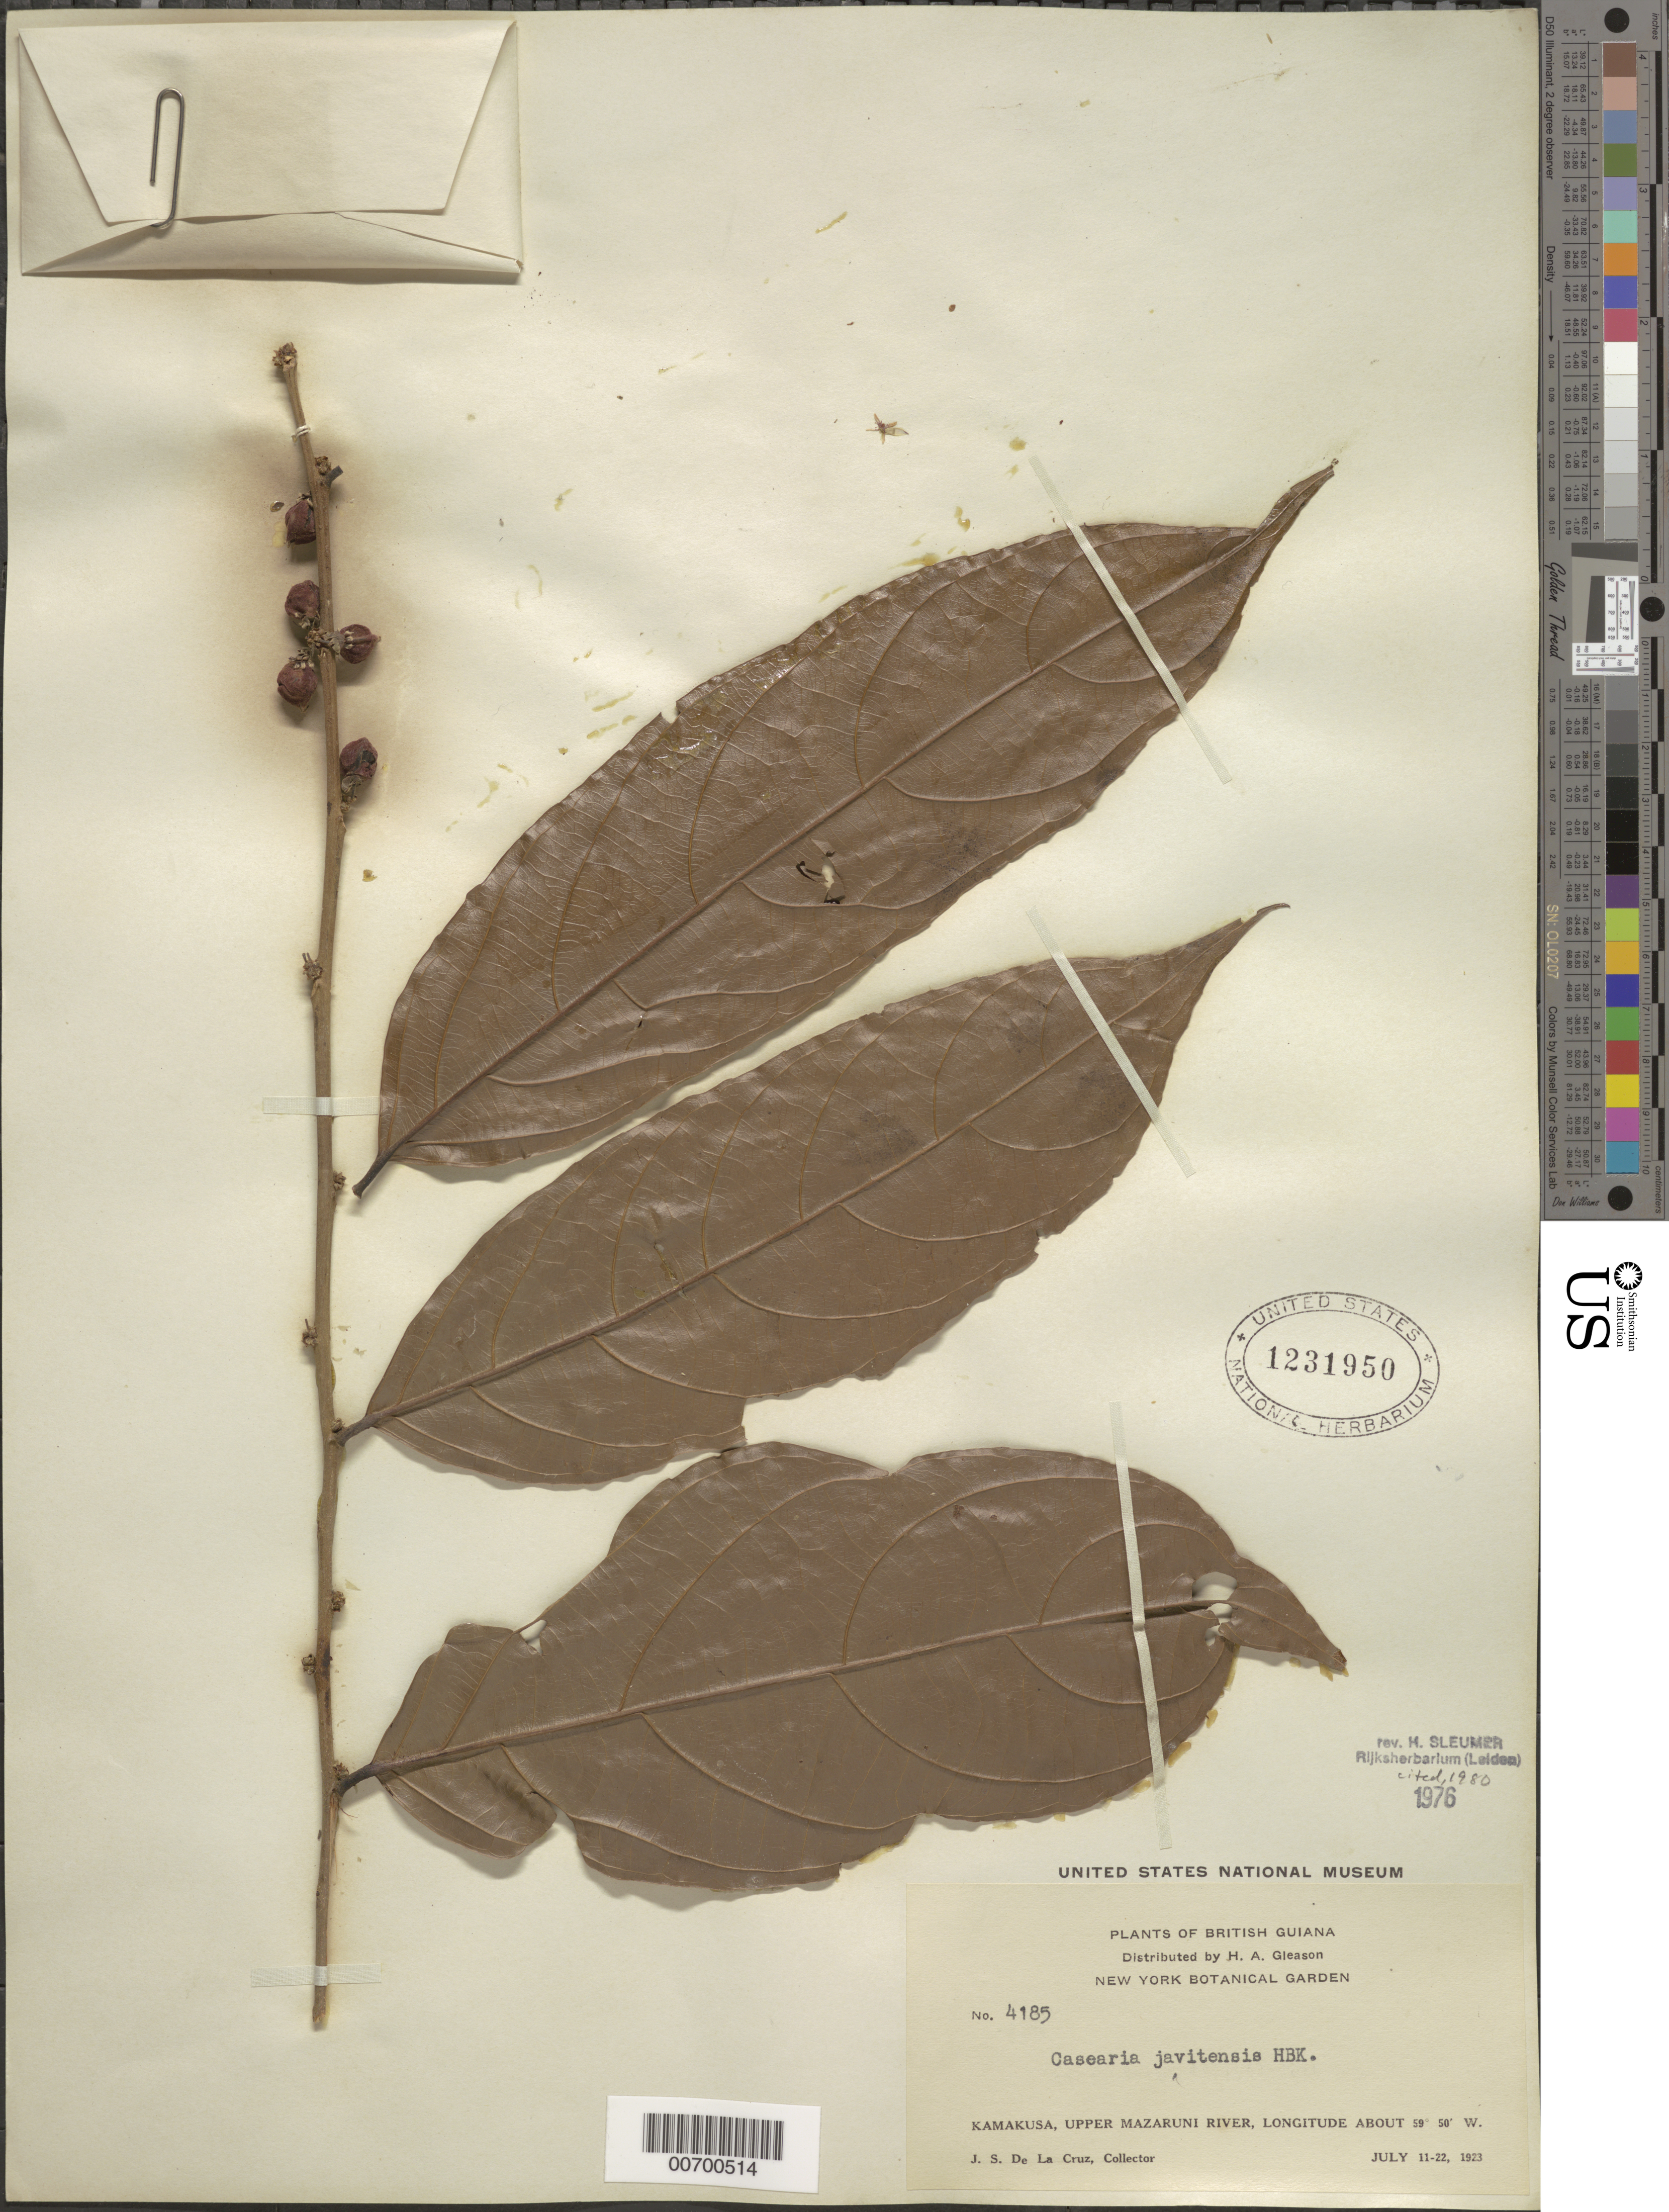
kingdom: Plantae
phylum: Tracheophyta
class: Magnoliopsida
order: Malpighiales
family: Salicaceae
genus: Piparea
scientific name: Piparea multiflora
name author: C.F. Gaertn.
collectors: J. S. de la Cruz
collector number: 4185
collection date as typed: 11-Jul-23 to 22-Jul-23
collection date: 1923-07-11/1923-07-22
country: Guyana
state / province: Cuyuni-Mazaruni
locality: Kamakusa, Upper Mazaruni R.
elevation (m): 100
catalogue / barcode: US 1231950